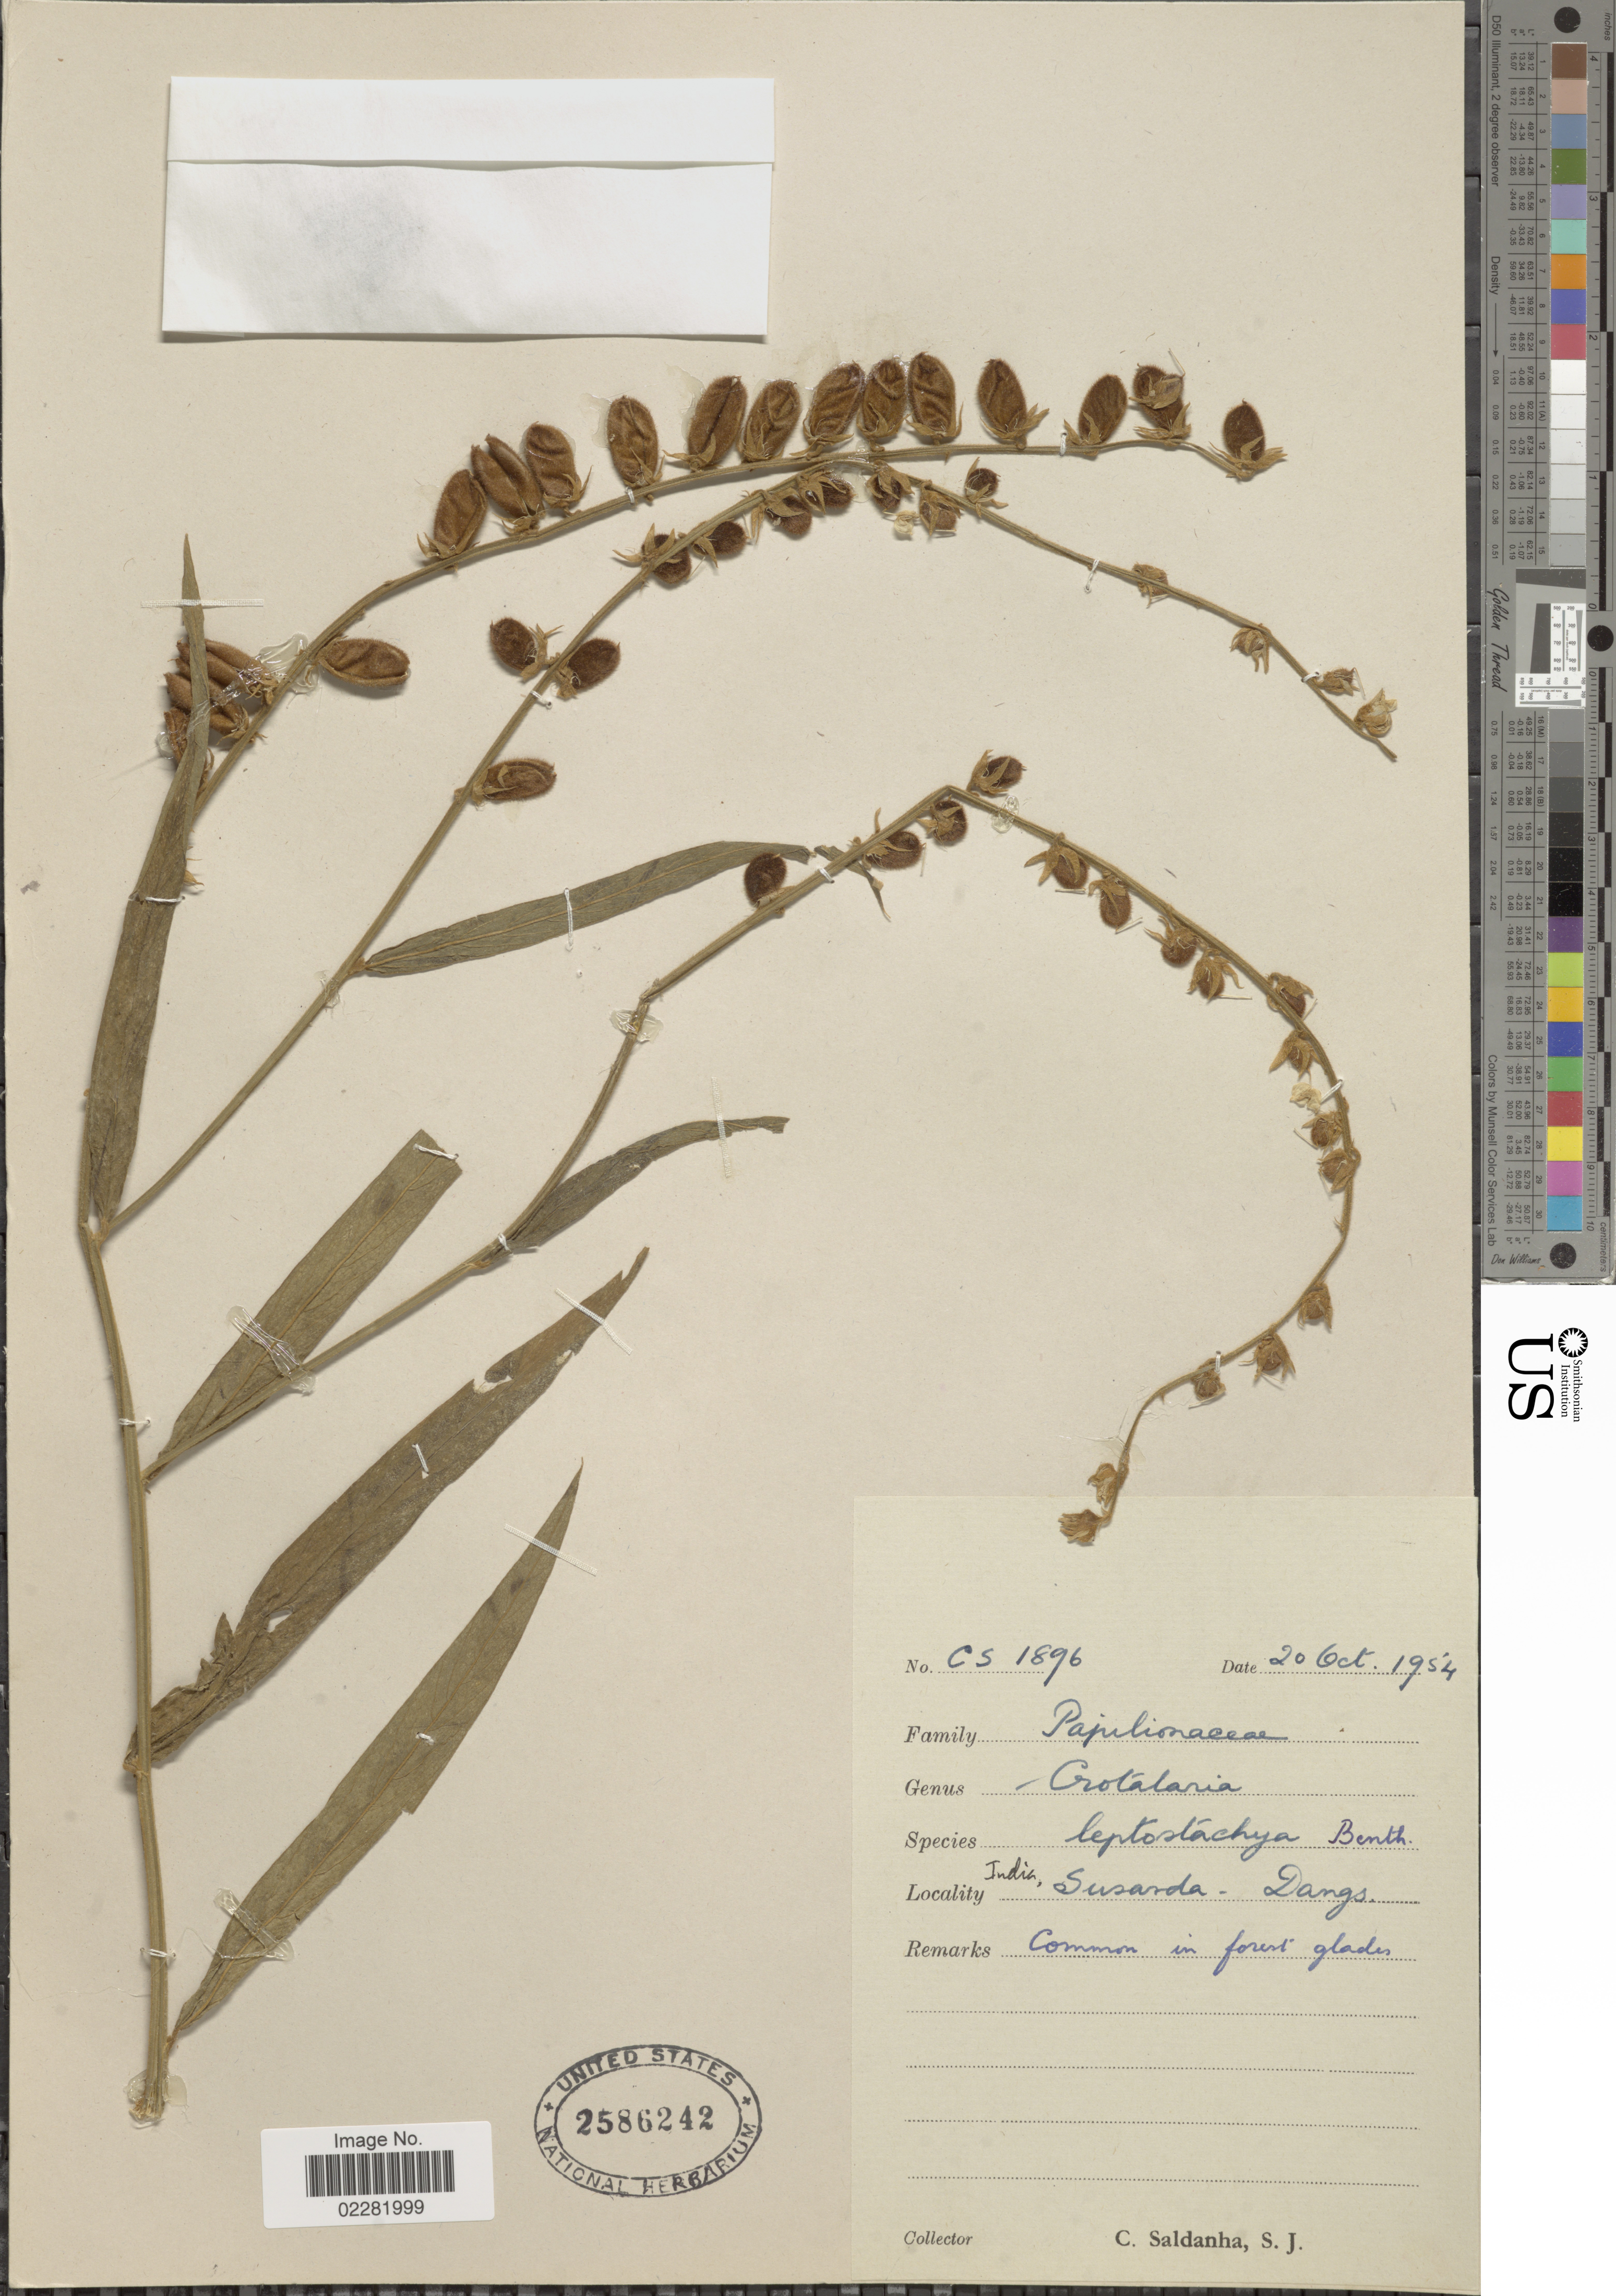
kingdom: Plantae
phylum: Tracheophyta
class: Magnoliopsida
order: Fabales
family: Fabaceae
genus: Crotalaria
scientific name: Crotalaria leptostachya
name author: Benth.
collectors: C. Saldanha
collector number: CS1896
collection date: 1954-10-20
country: India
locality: Susarda-Dangs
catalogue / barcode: US 2586242